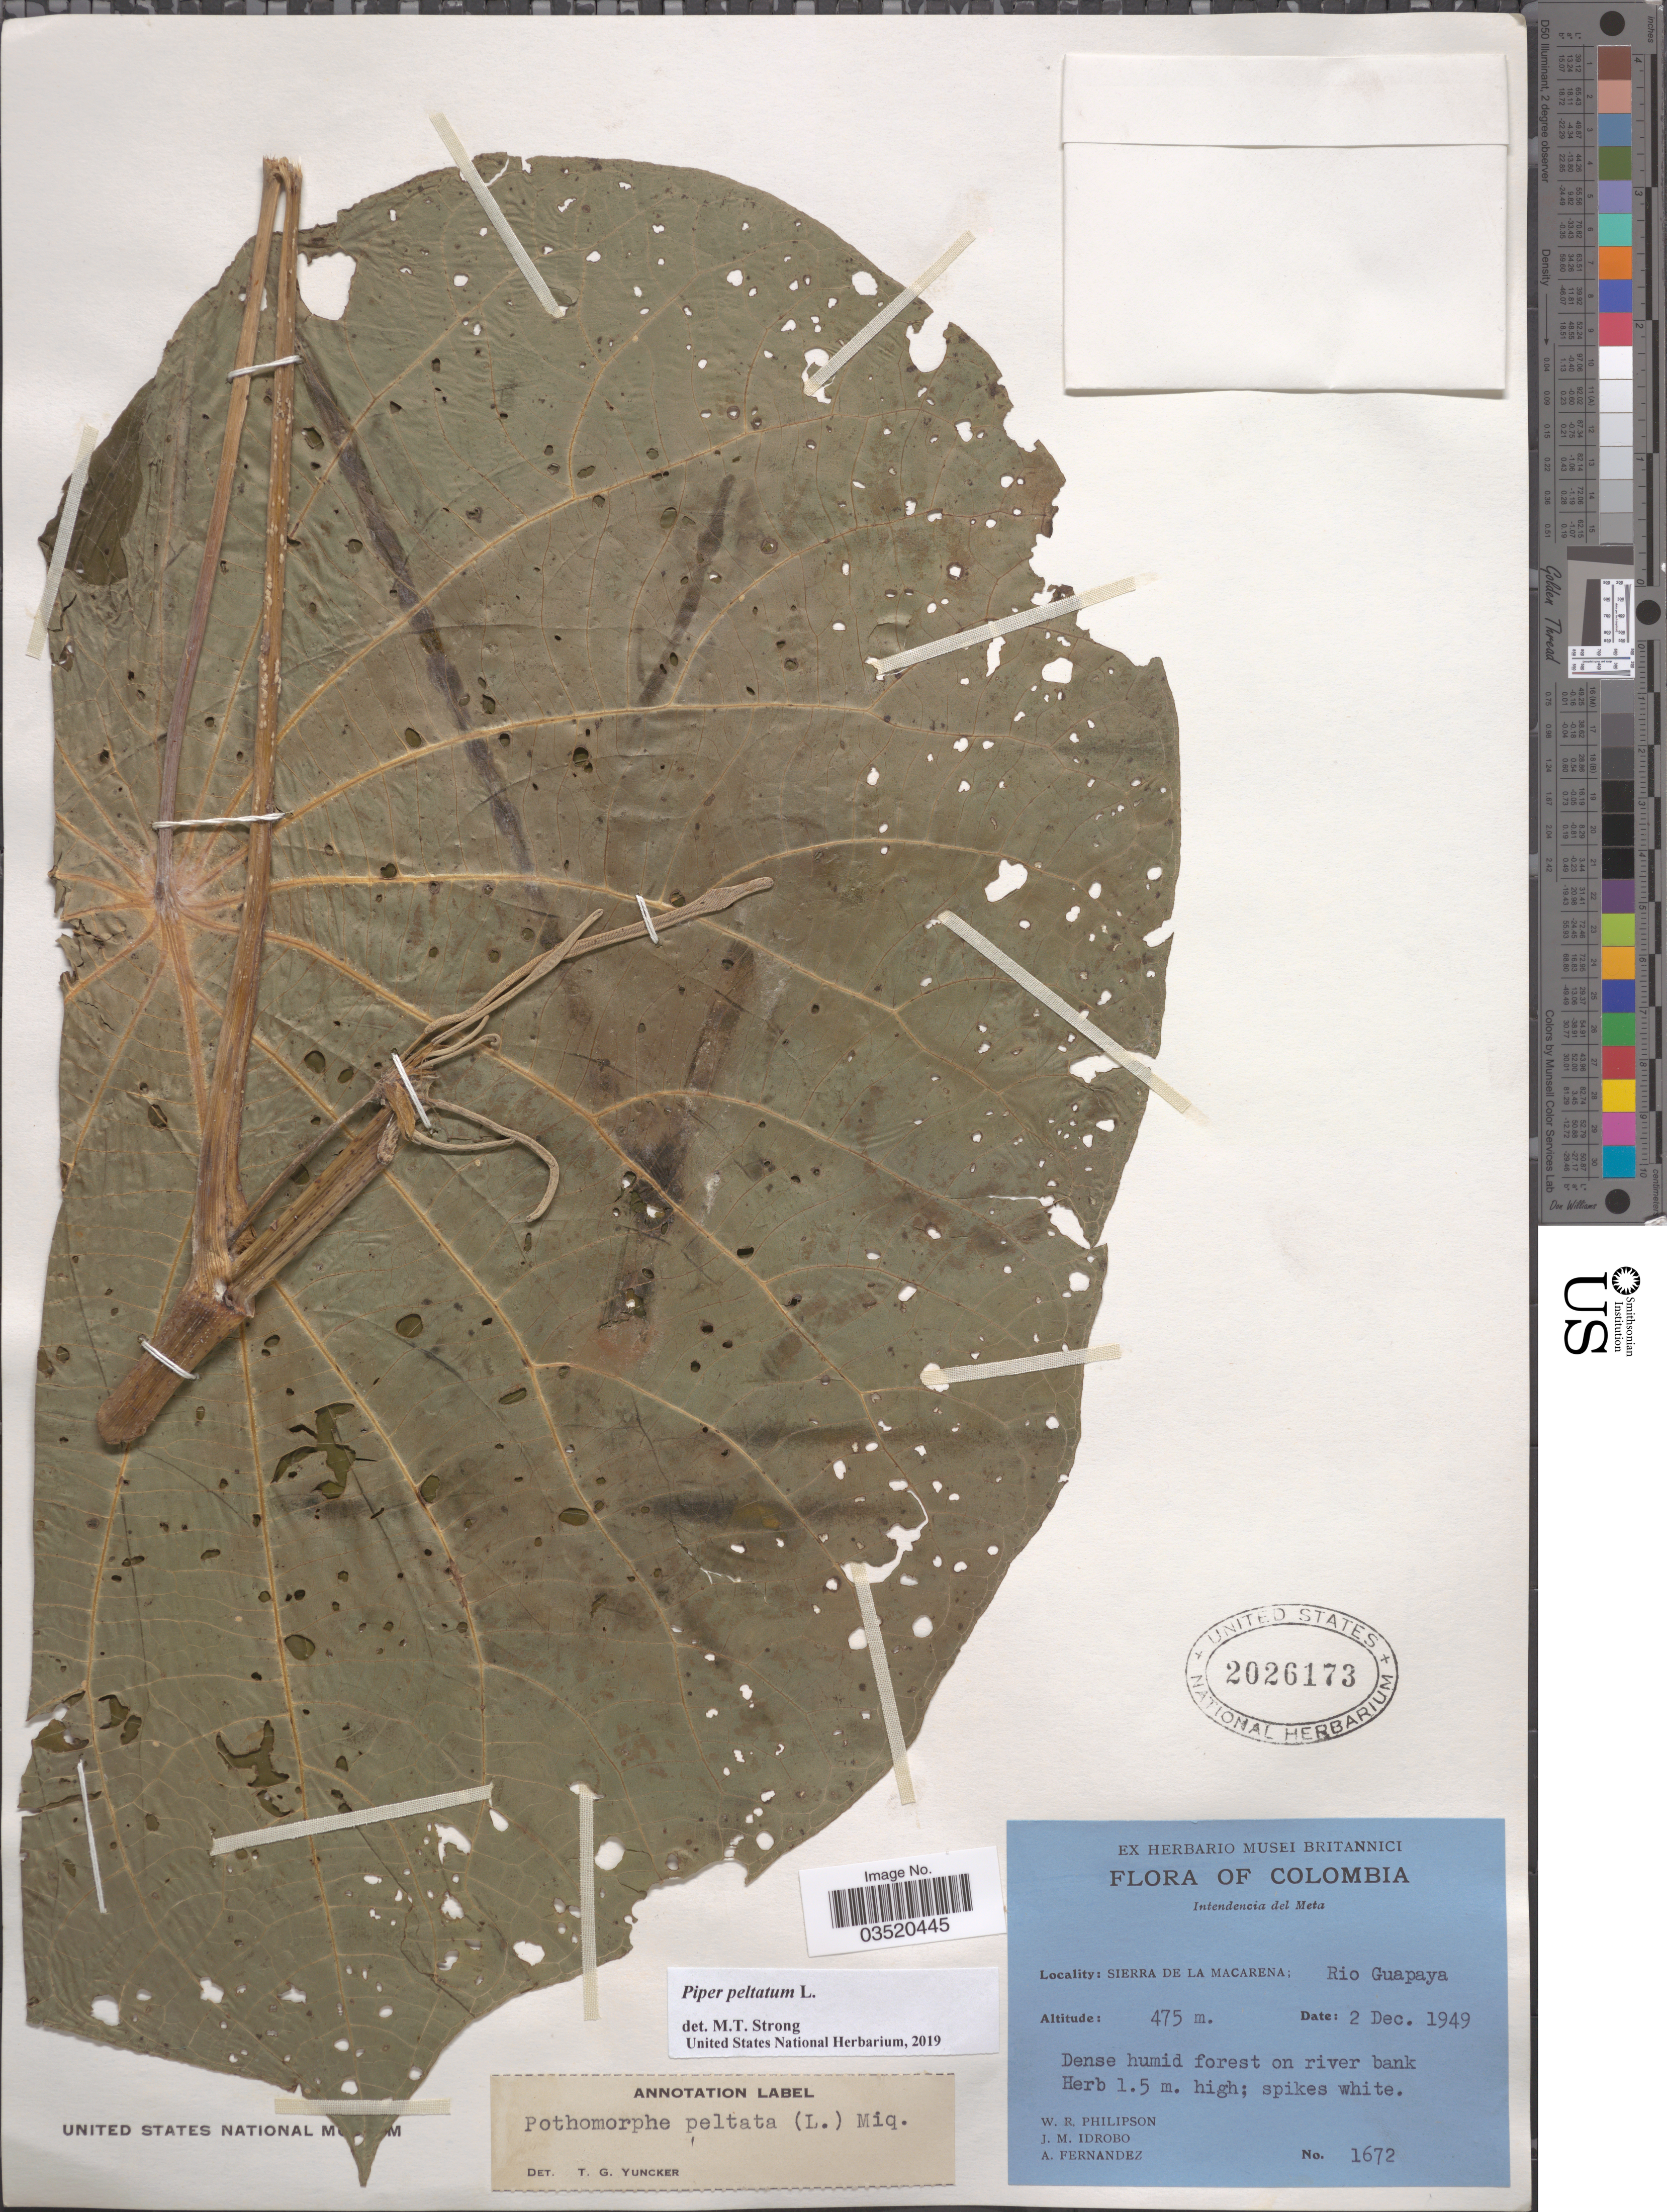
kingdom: Plantae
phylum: Tracheophyta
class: Magnoliopsida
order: Piperales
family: Piperaceae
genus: Piper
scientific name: Piper peltatum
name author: L.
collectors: W. R. Philipson, J. M. Idrobo & A. Fernandez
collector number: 1672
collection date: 1949-12-02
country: Colombia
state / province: Meta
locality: Intendencia del Meta. Sierra de La Macarena; Rio Guapaya.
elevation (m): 475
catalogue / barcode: US 2026173